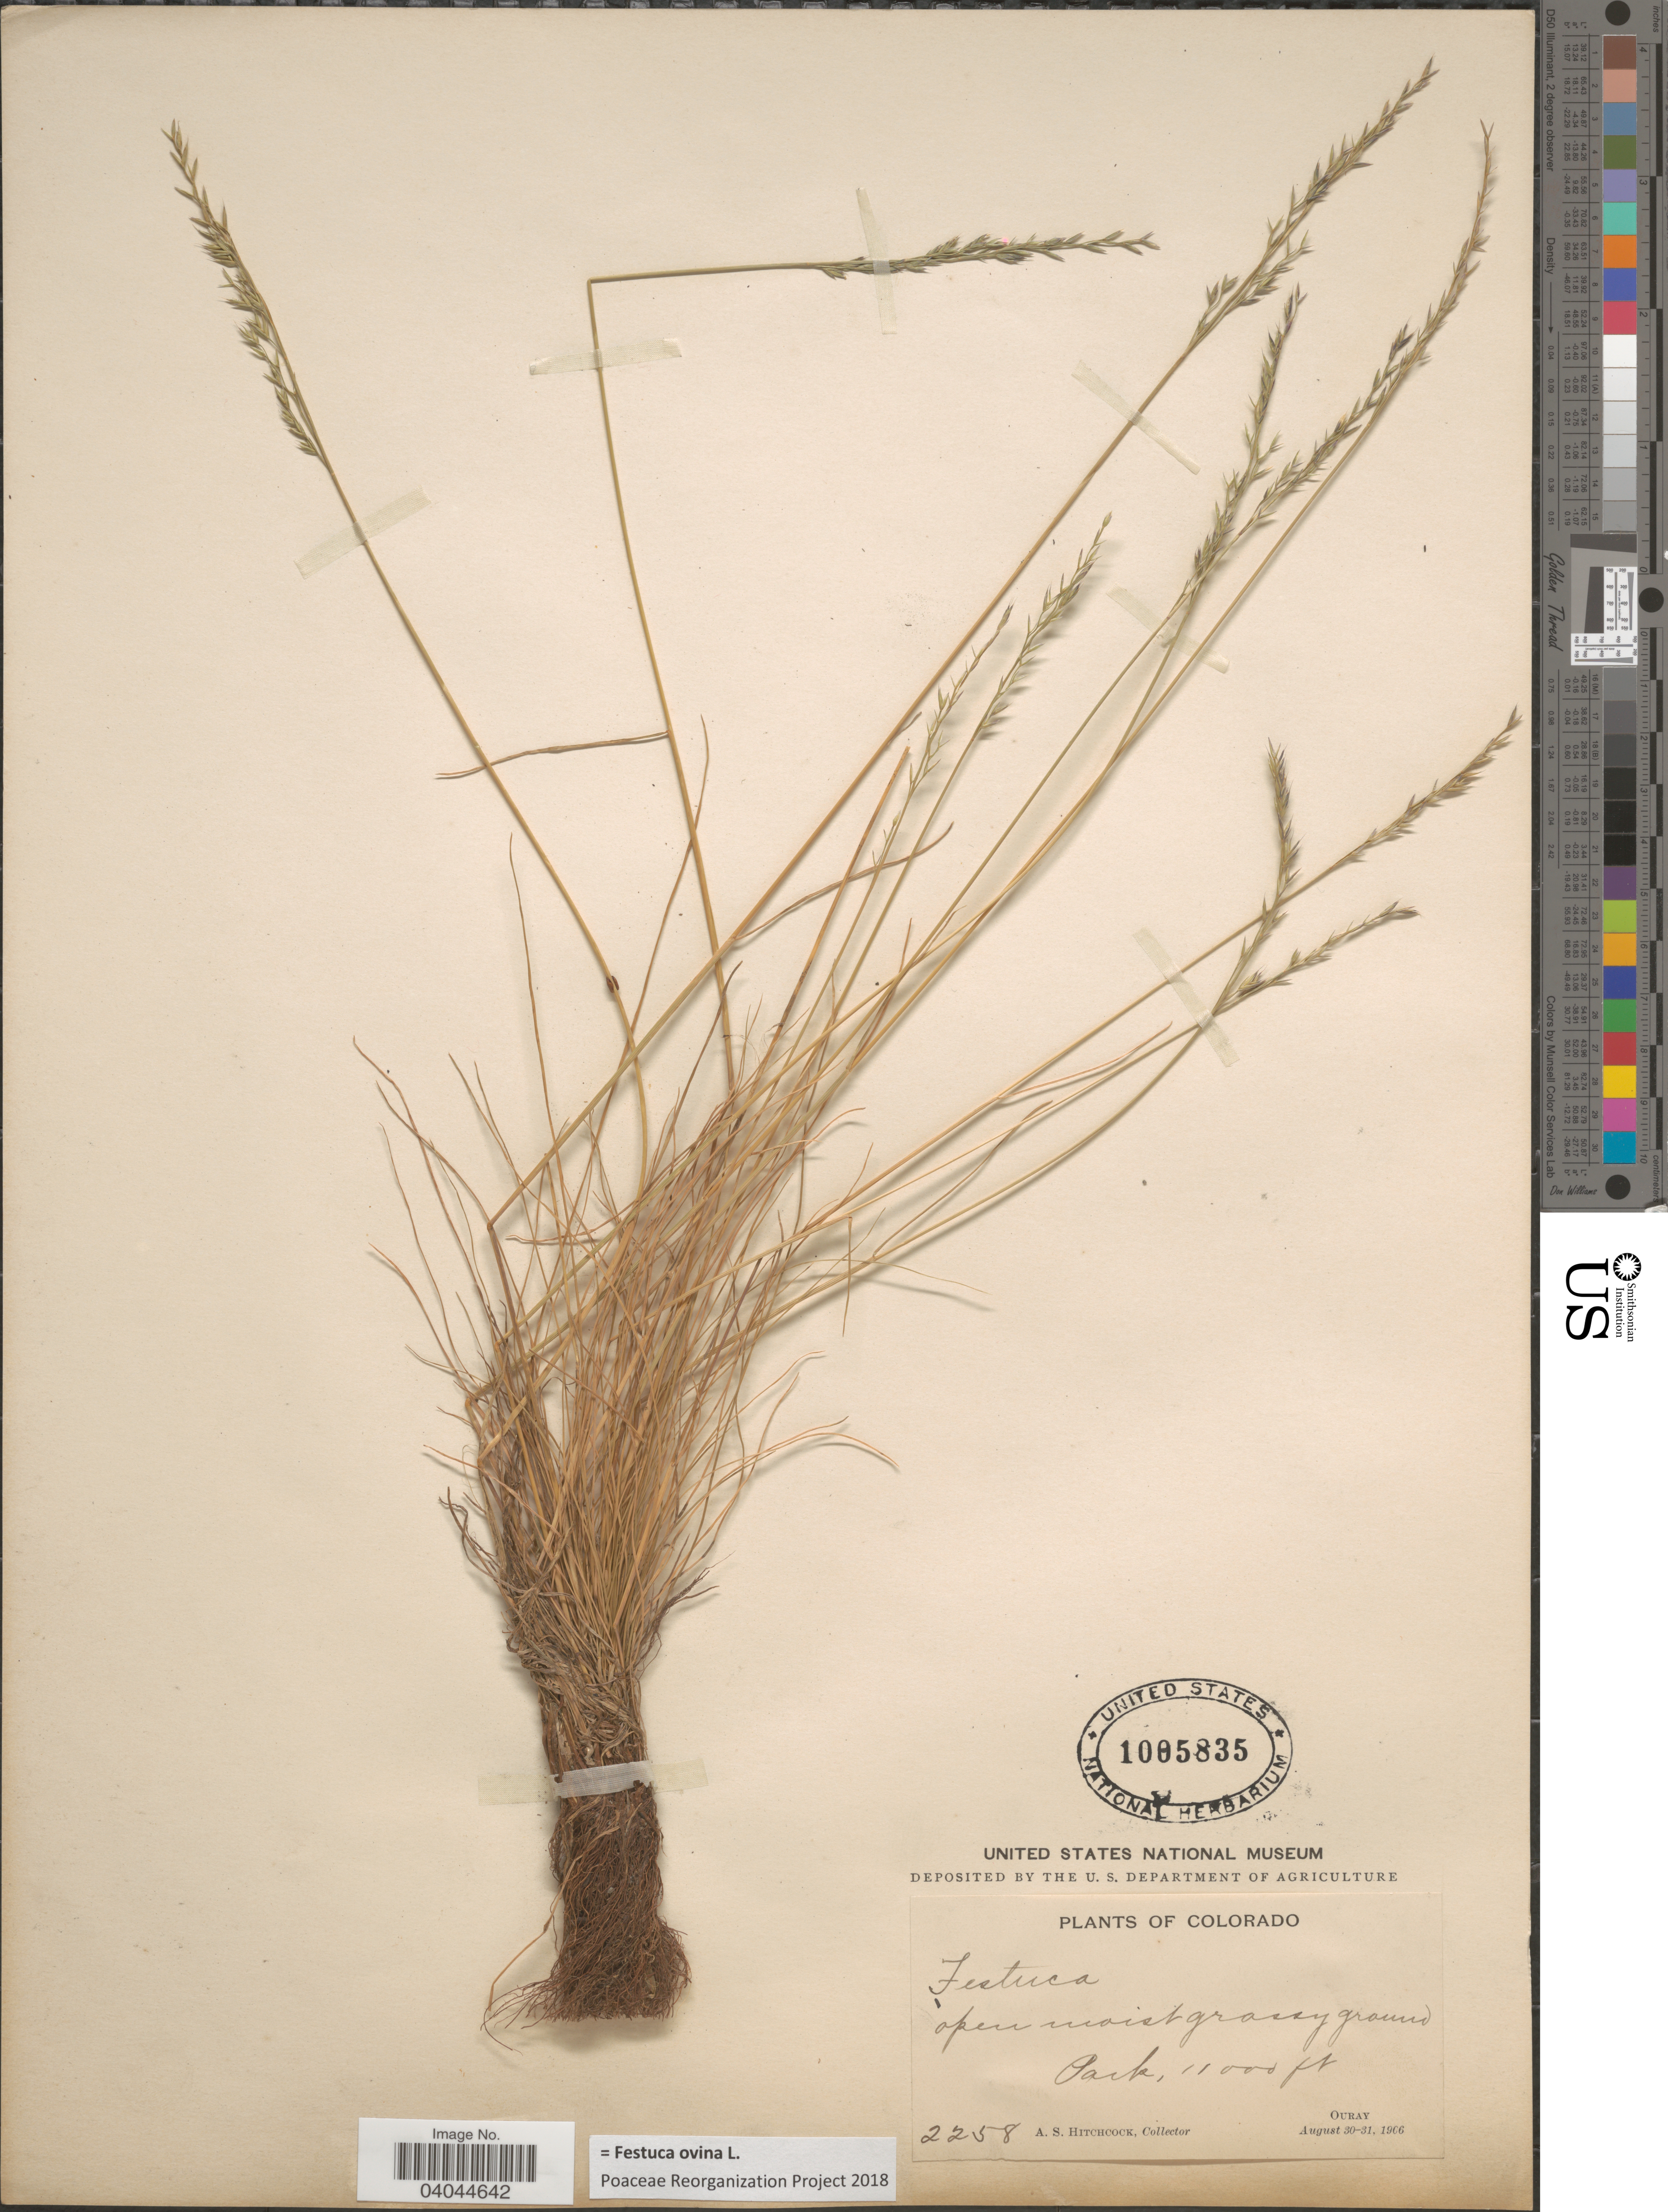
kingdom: Plantae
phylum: Tracheophyta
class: Liliopsida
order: Poales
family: Poaceae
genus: Festuca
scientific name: Festuca ovina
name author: L.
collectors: A. S. Hitchcock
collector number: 2258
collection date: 1906-08-30/1906-08-31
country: United States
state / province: Colorado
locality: Open moist grassy ground Park. Ouray.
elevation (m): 3353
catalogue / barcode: US 1005835